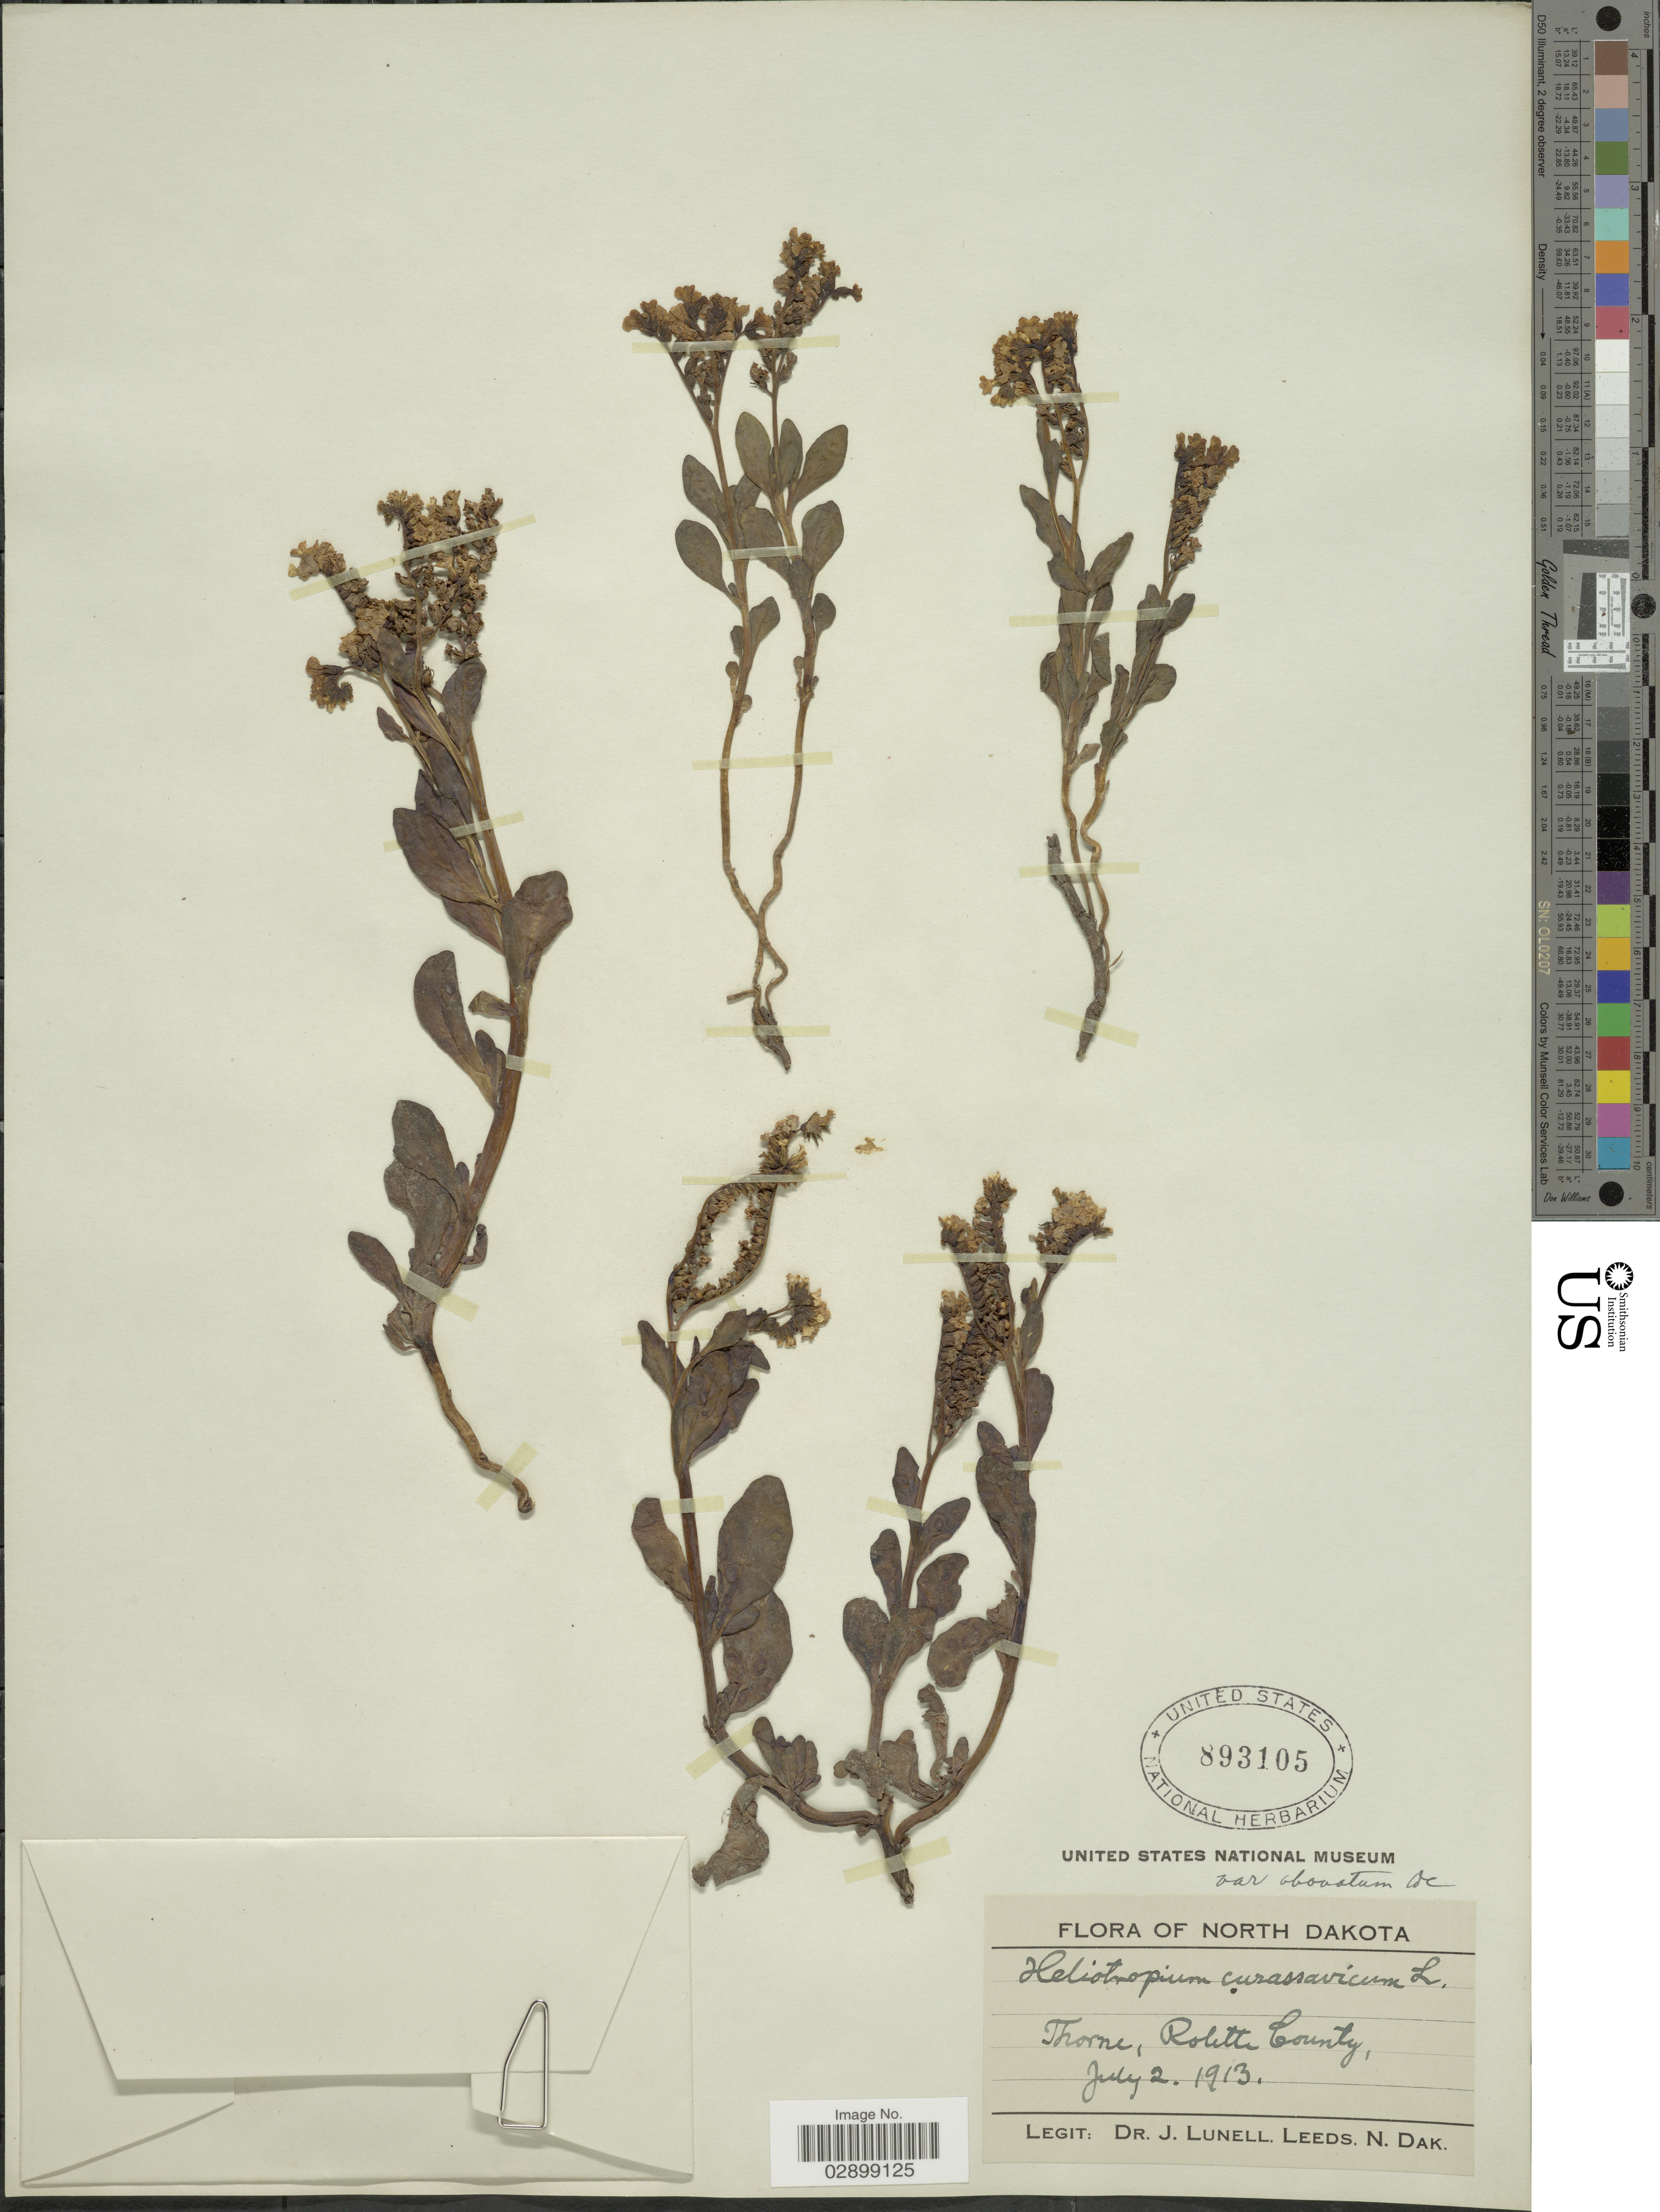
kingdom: Plantae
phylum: Tracheophyta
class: Magnoliopsida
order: Boraginales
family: Heliotropiaceae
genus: Heliotropium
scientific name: Heliotropium curassavicum subsp. obovatum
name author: (DC.) Á. Löve & D. Löve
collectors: J. Lunell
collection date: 1913-07-02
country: United States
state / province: North Dakota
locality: Thorne, Rolette County.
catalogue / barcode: US 893105